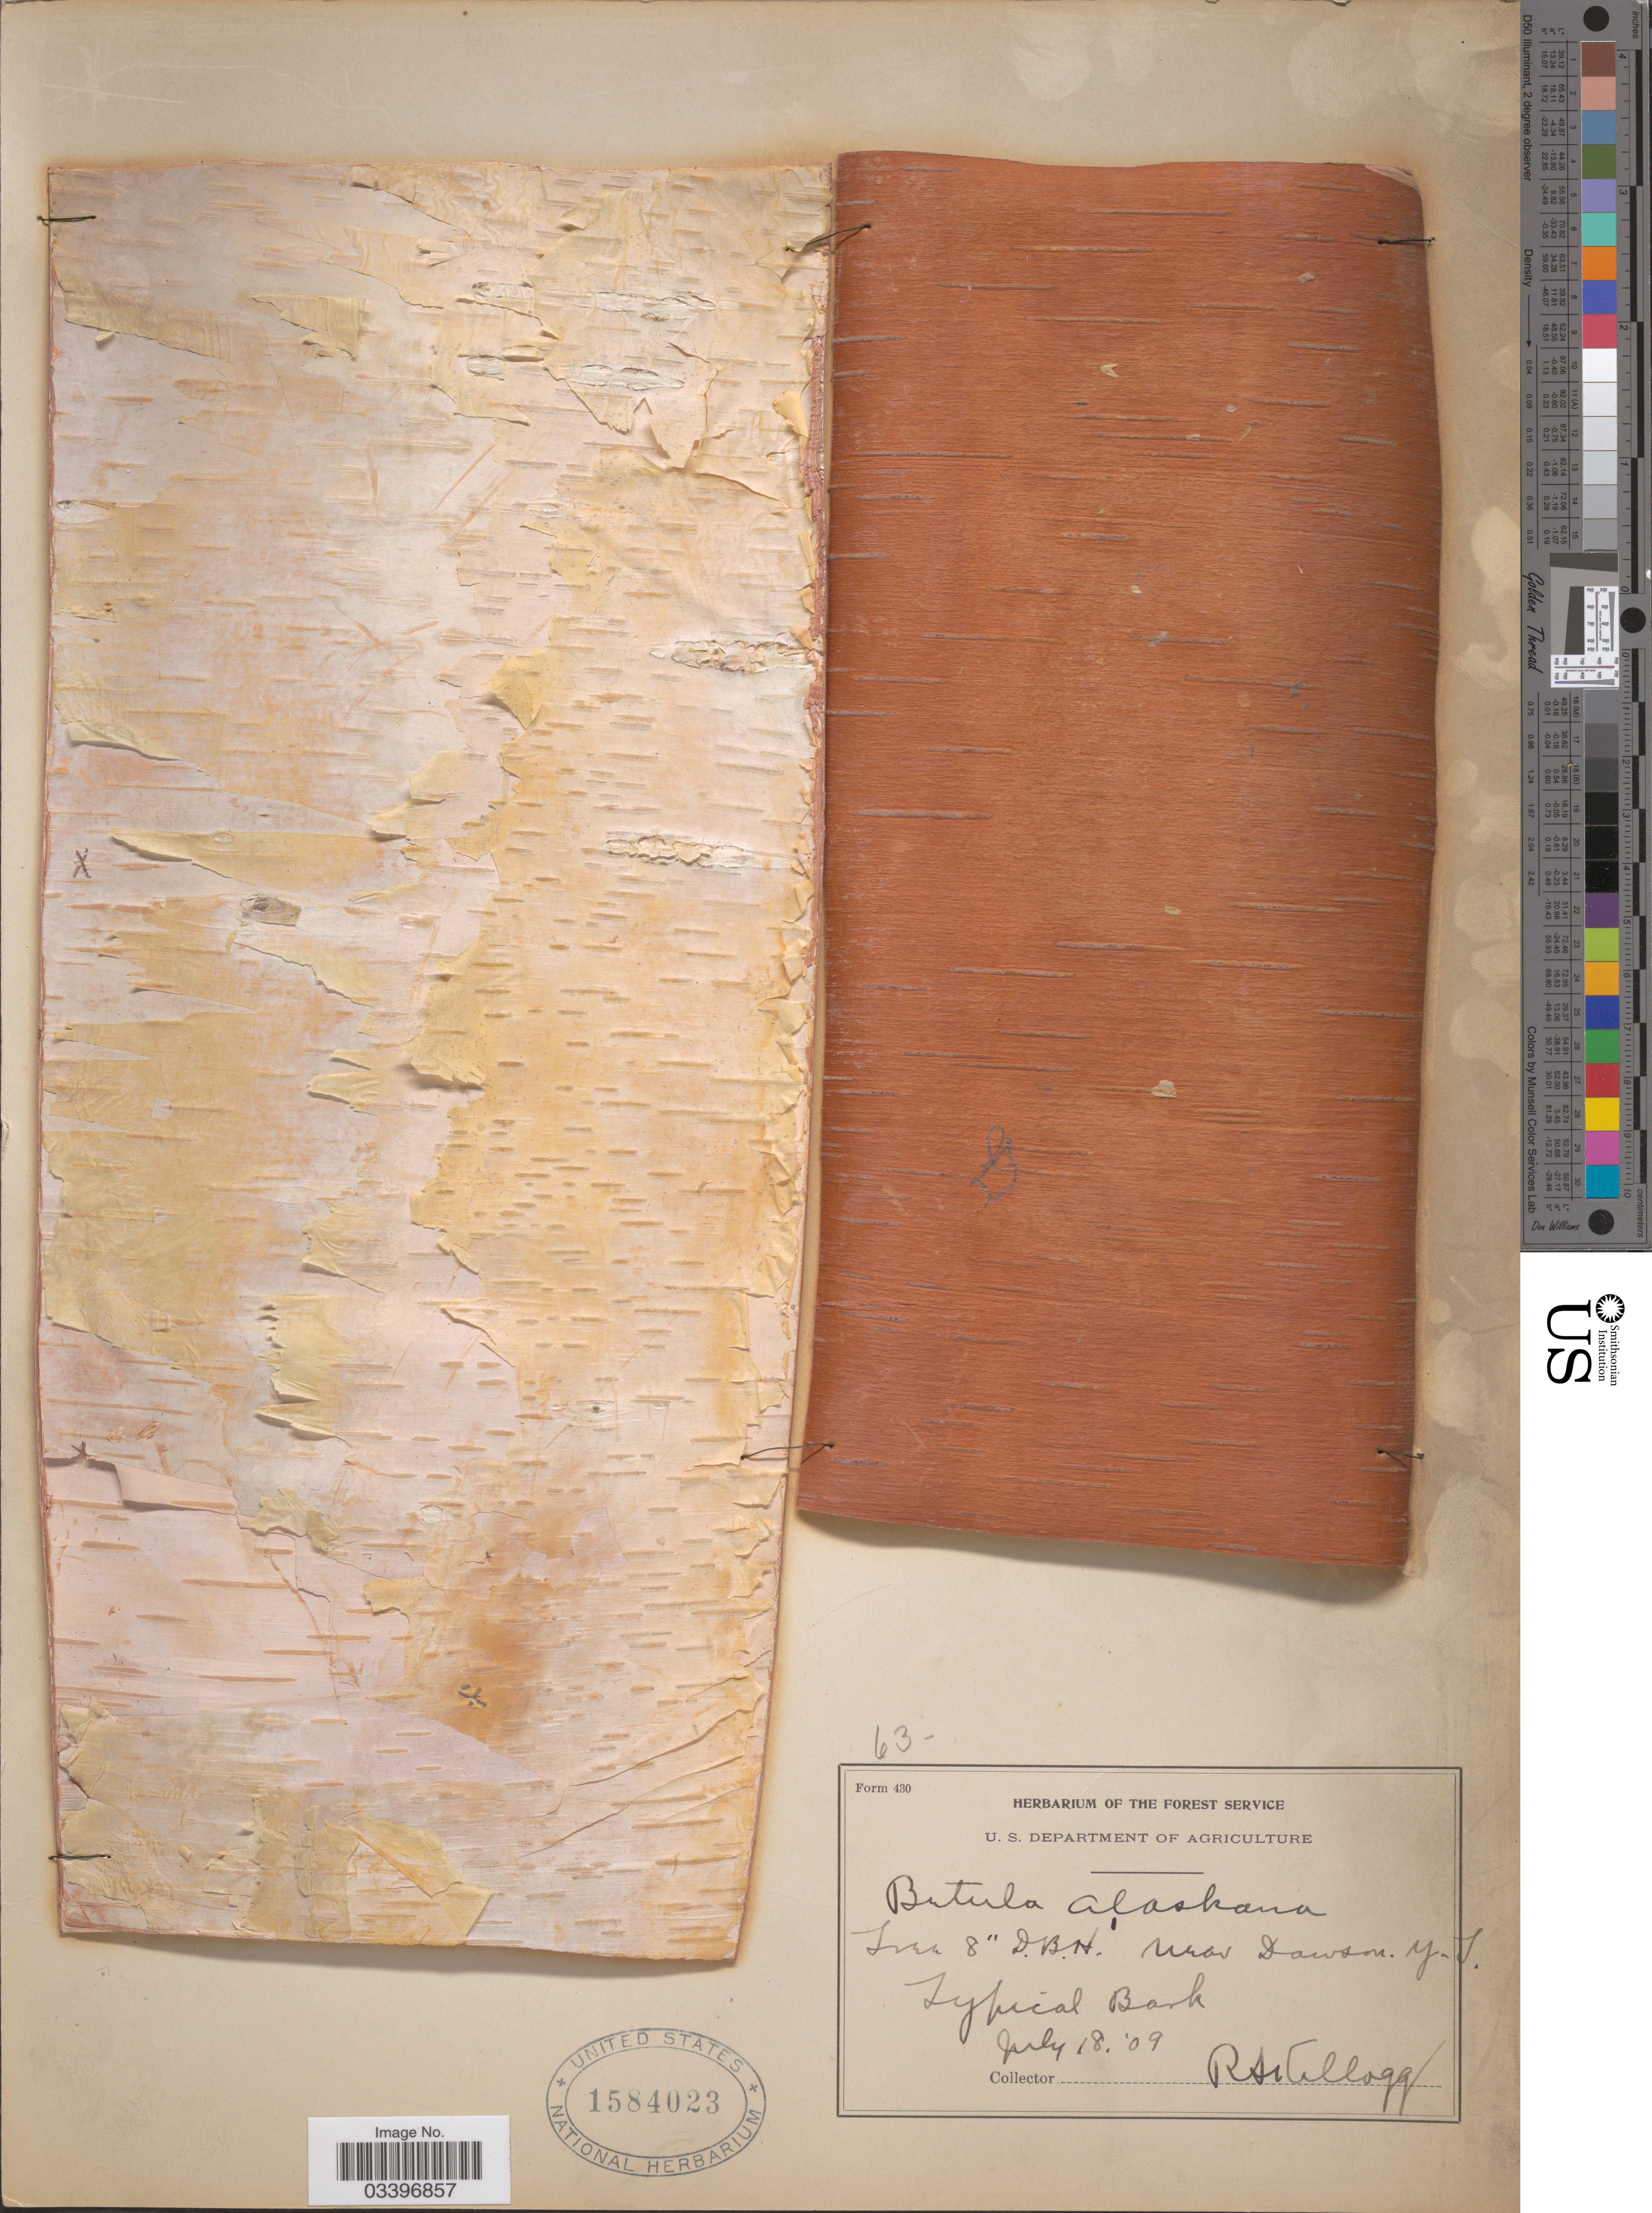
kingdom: Plantae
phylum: Tracheophyta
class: Magnoliopsida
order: Fagales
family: Betulaceae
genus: Betula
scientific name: Betula resinifera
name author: Britton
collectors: R. Kellogg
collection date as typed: Transcribed d/m/y: 18/7/9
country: Canada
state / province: Yukon Territory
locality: Near Dawson, Y. T.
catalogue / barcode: US 1584023